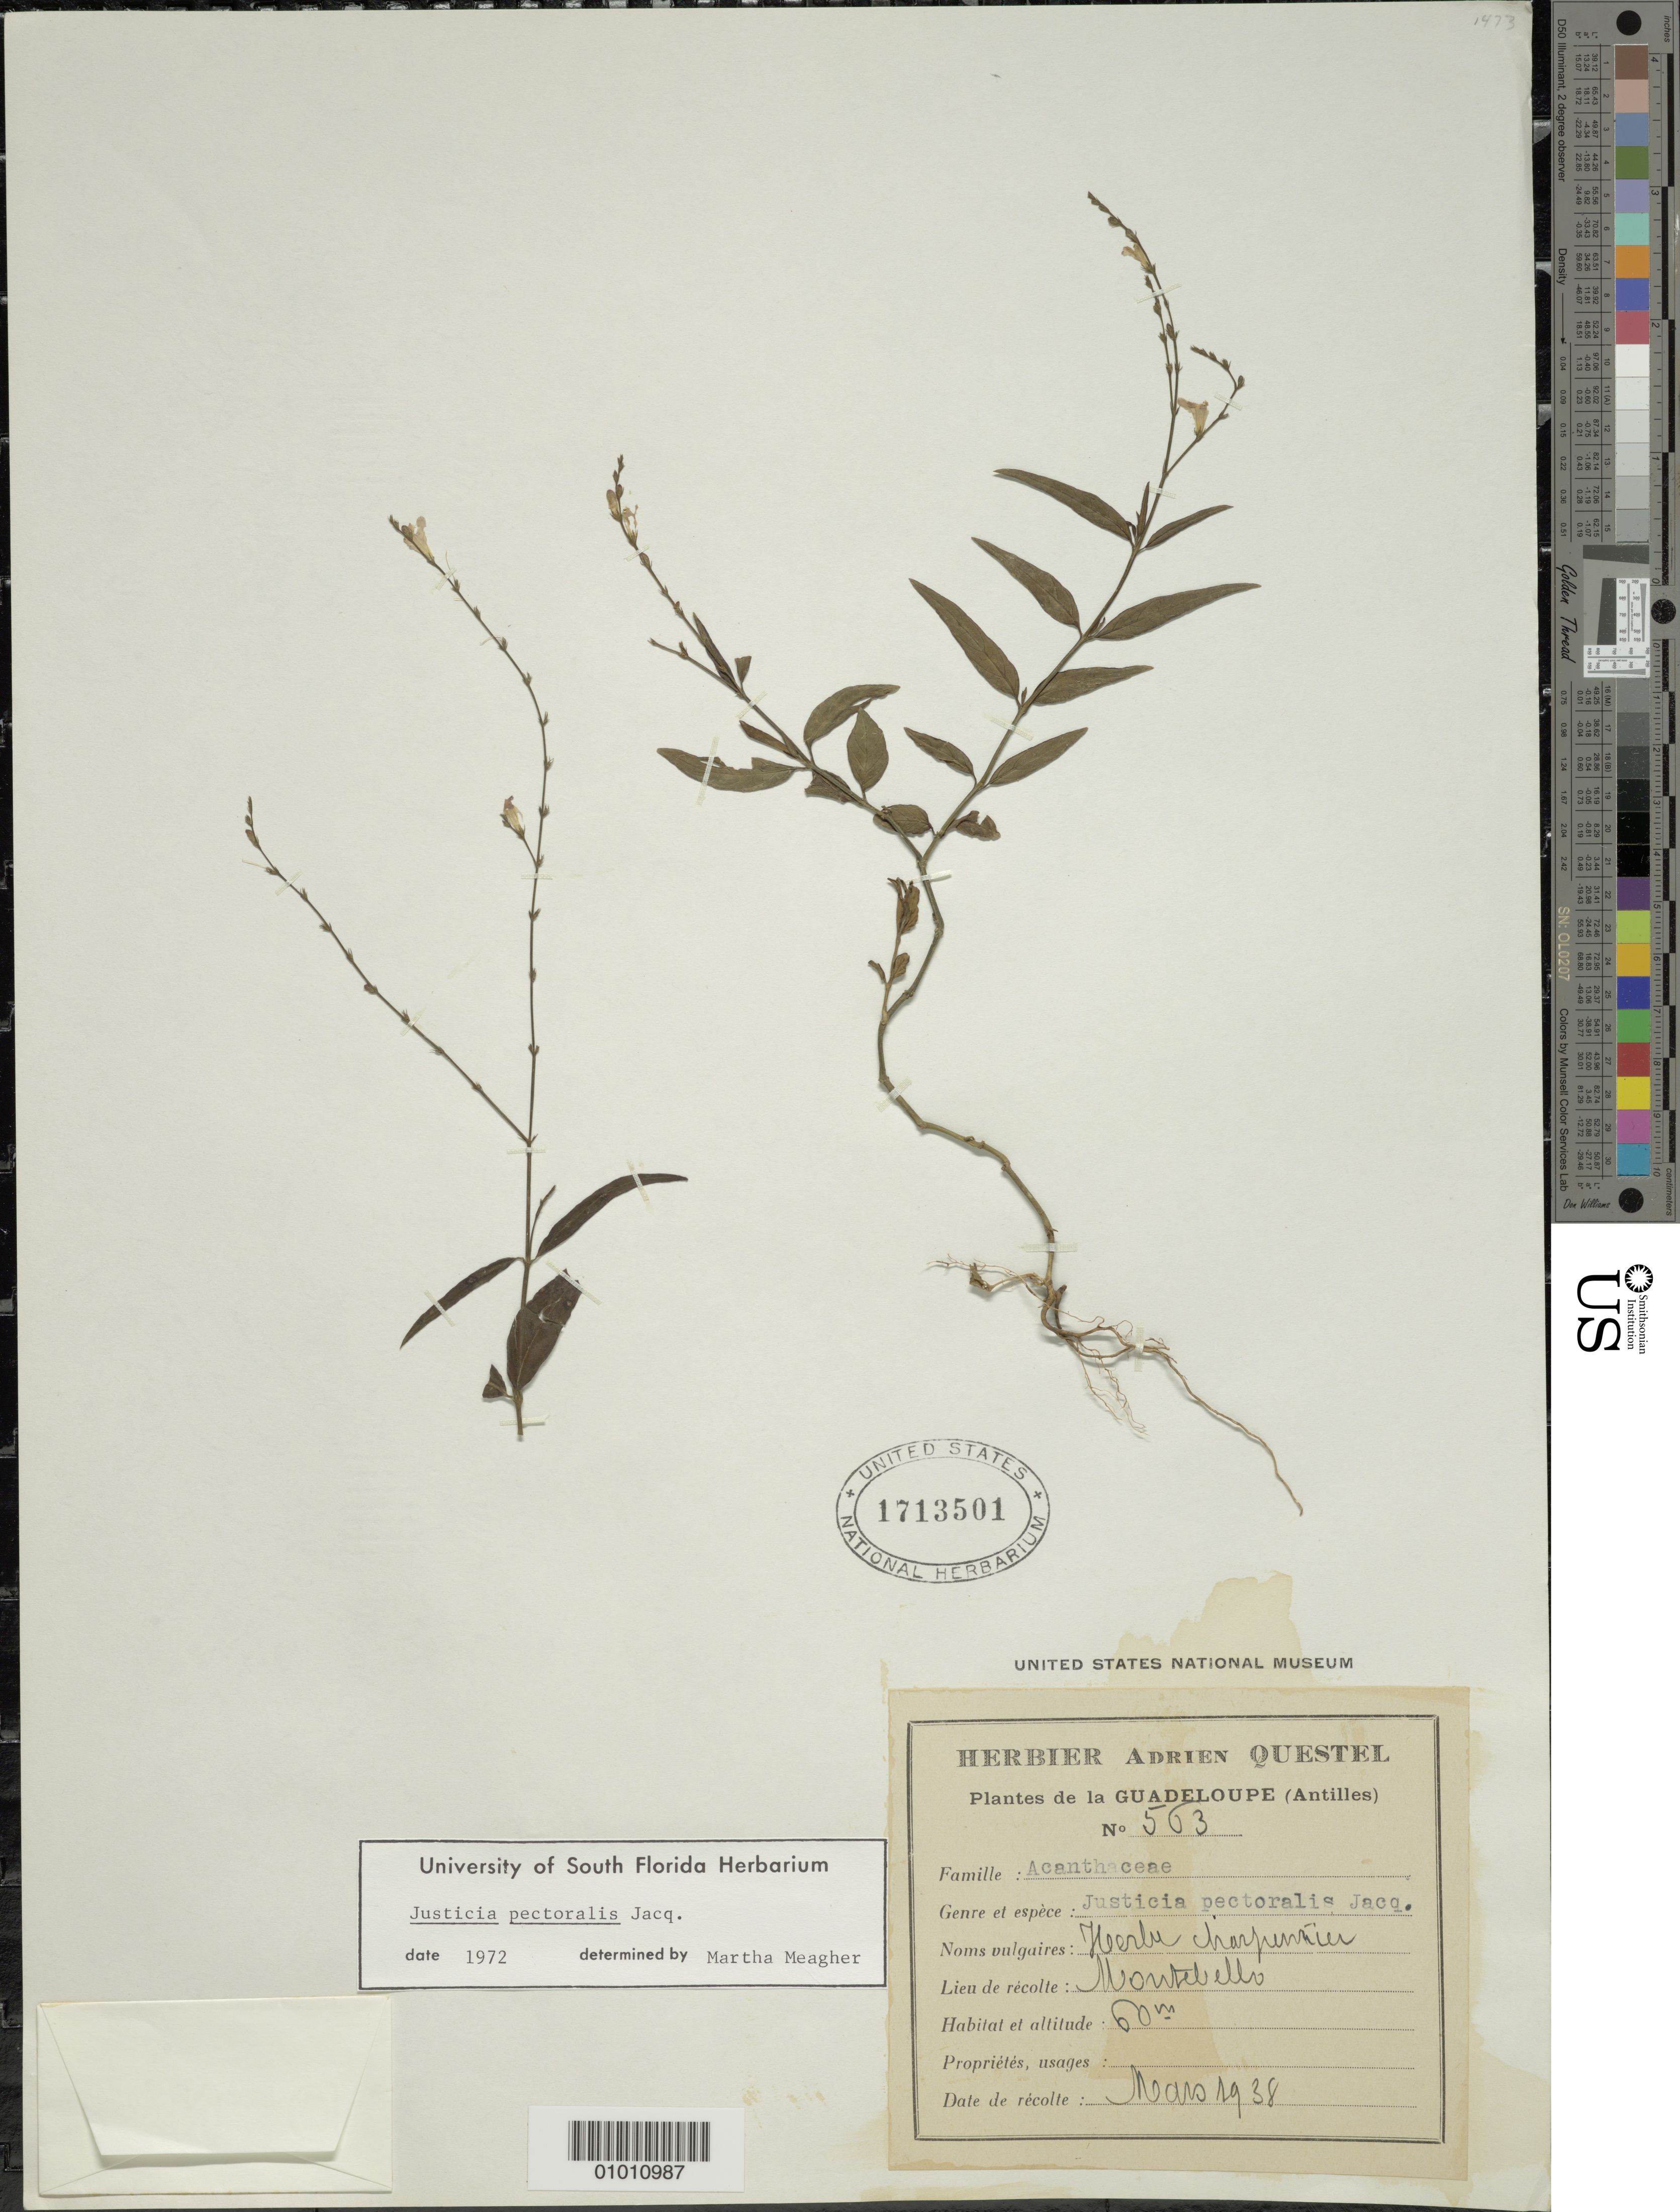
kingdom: Plantae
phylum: Tracheophyta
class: Magnoliopsida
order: Lamiales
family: Acanthaceae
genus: Justicia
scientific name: Justicia pectoralis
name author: Jacq.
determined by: Meagher, M.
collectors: A. Questel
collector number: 563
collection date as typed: Mar 1938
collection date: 1938-03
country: Guadeloupe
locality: Montebello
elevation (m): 60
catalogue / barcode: US 1713501